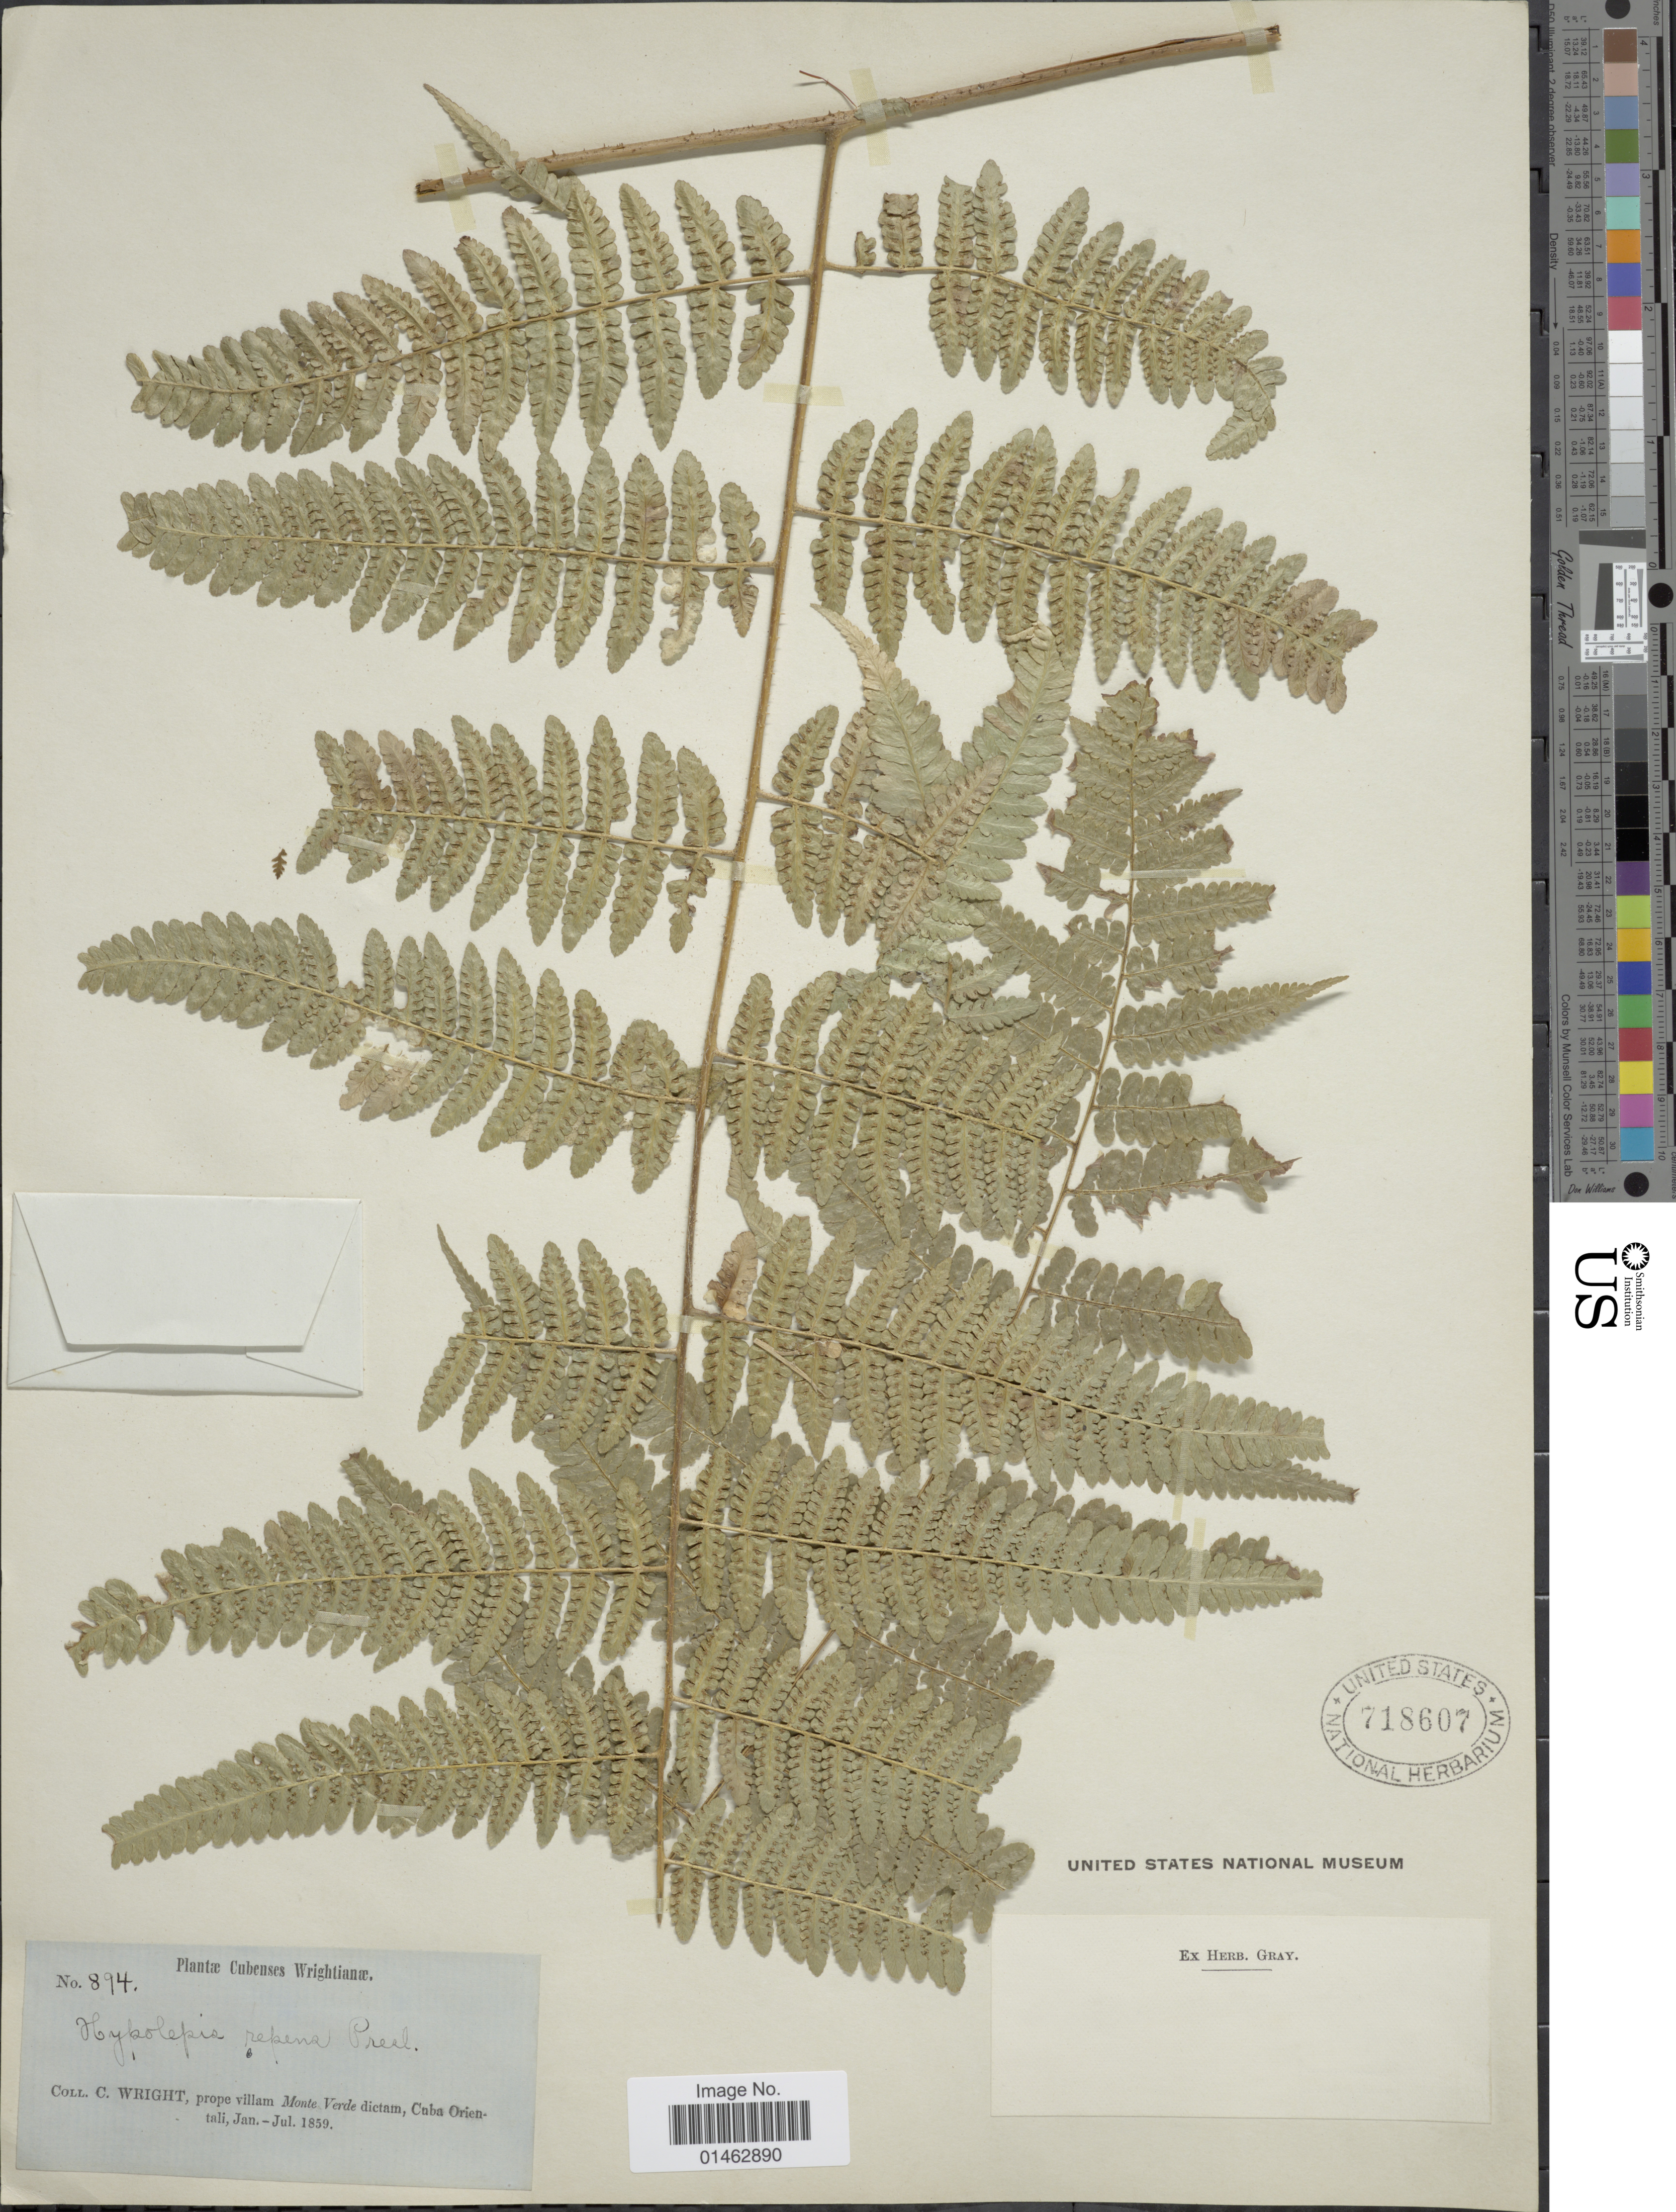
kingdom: Plantae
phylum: Tracheophyta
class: Polypodiopsida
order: Polypodiales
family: Dennstaedtiaceae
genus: Hypolepis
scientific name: Hypolepis repens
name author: (L.) C. Presl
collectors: C. Wright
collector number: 894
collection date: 1859-01/1859-07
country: Cuba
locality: Prope villiam Monte Verde Dictam, Cuba Orientali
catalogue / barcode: US 718607